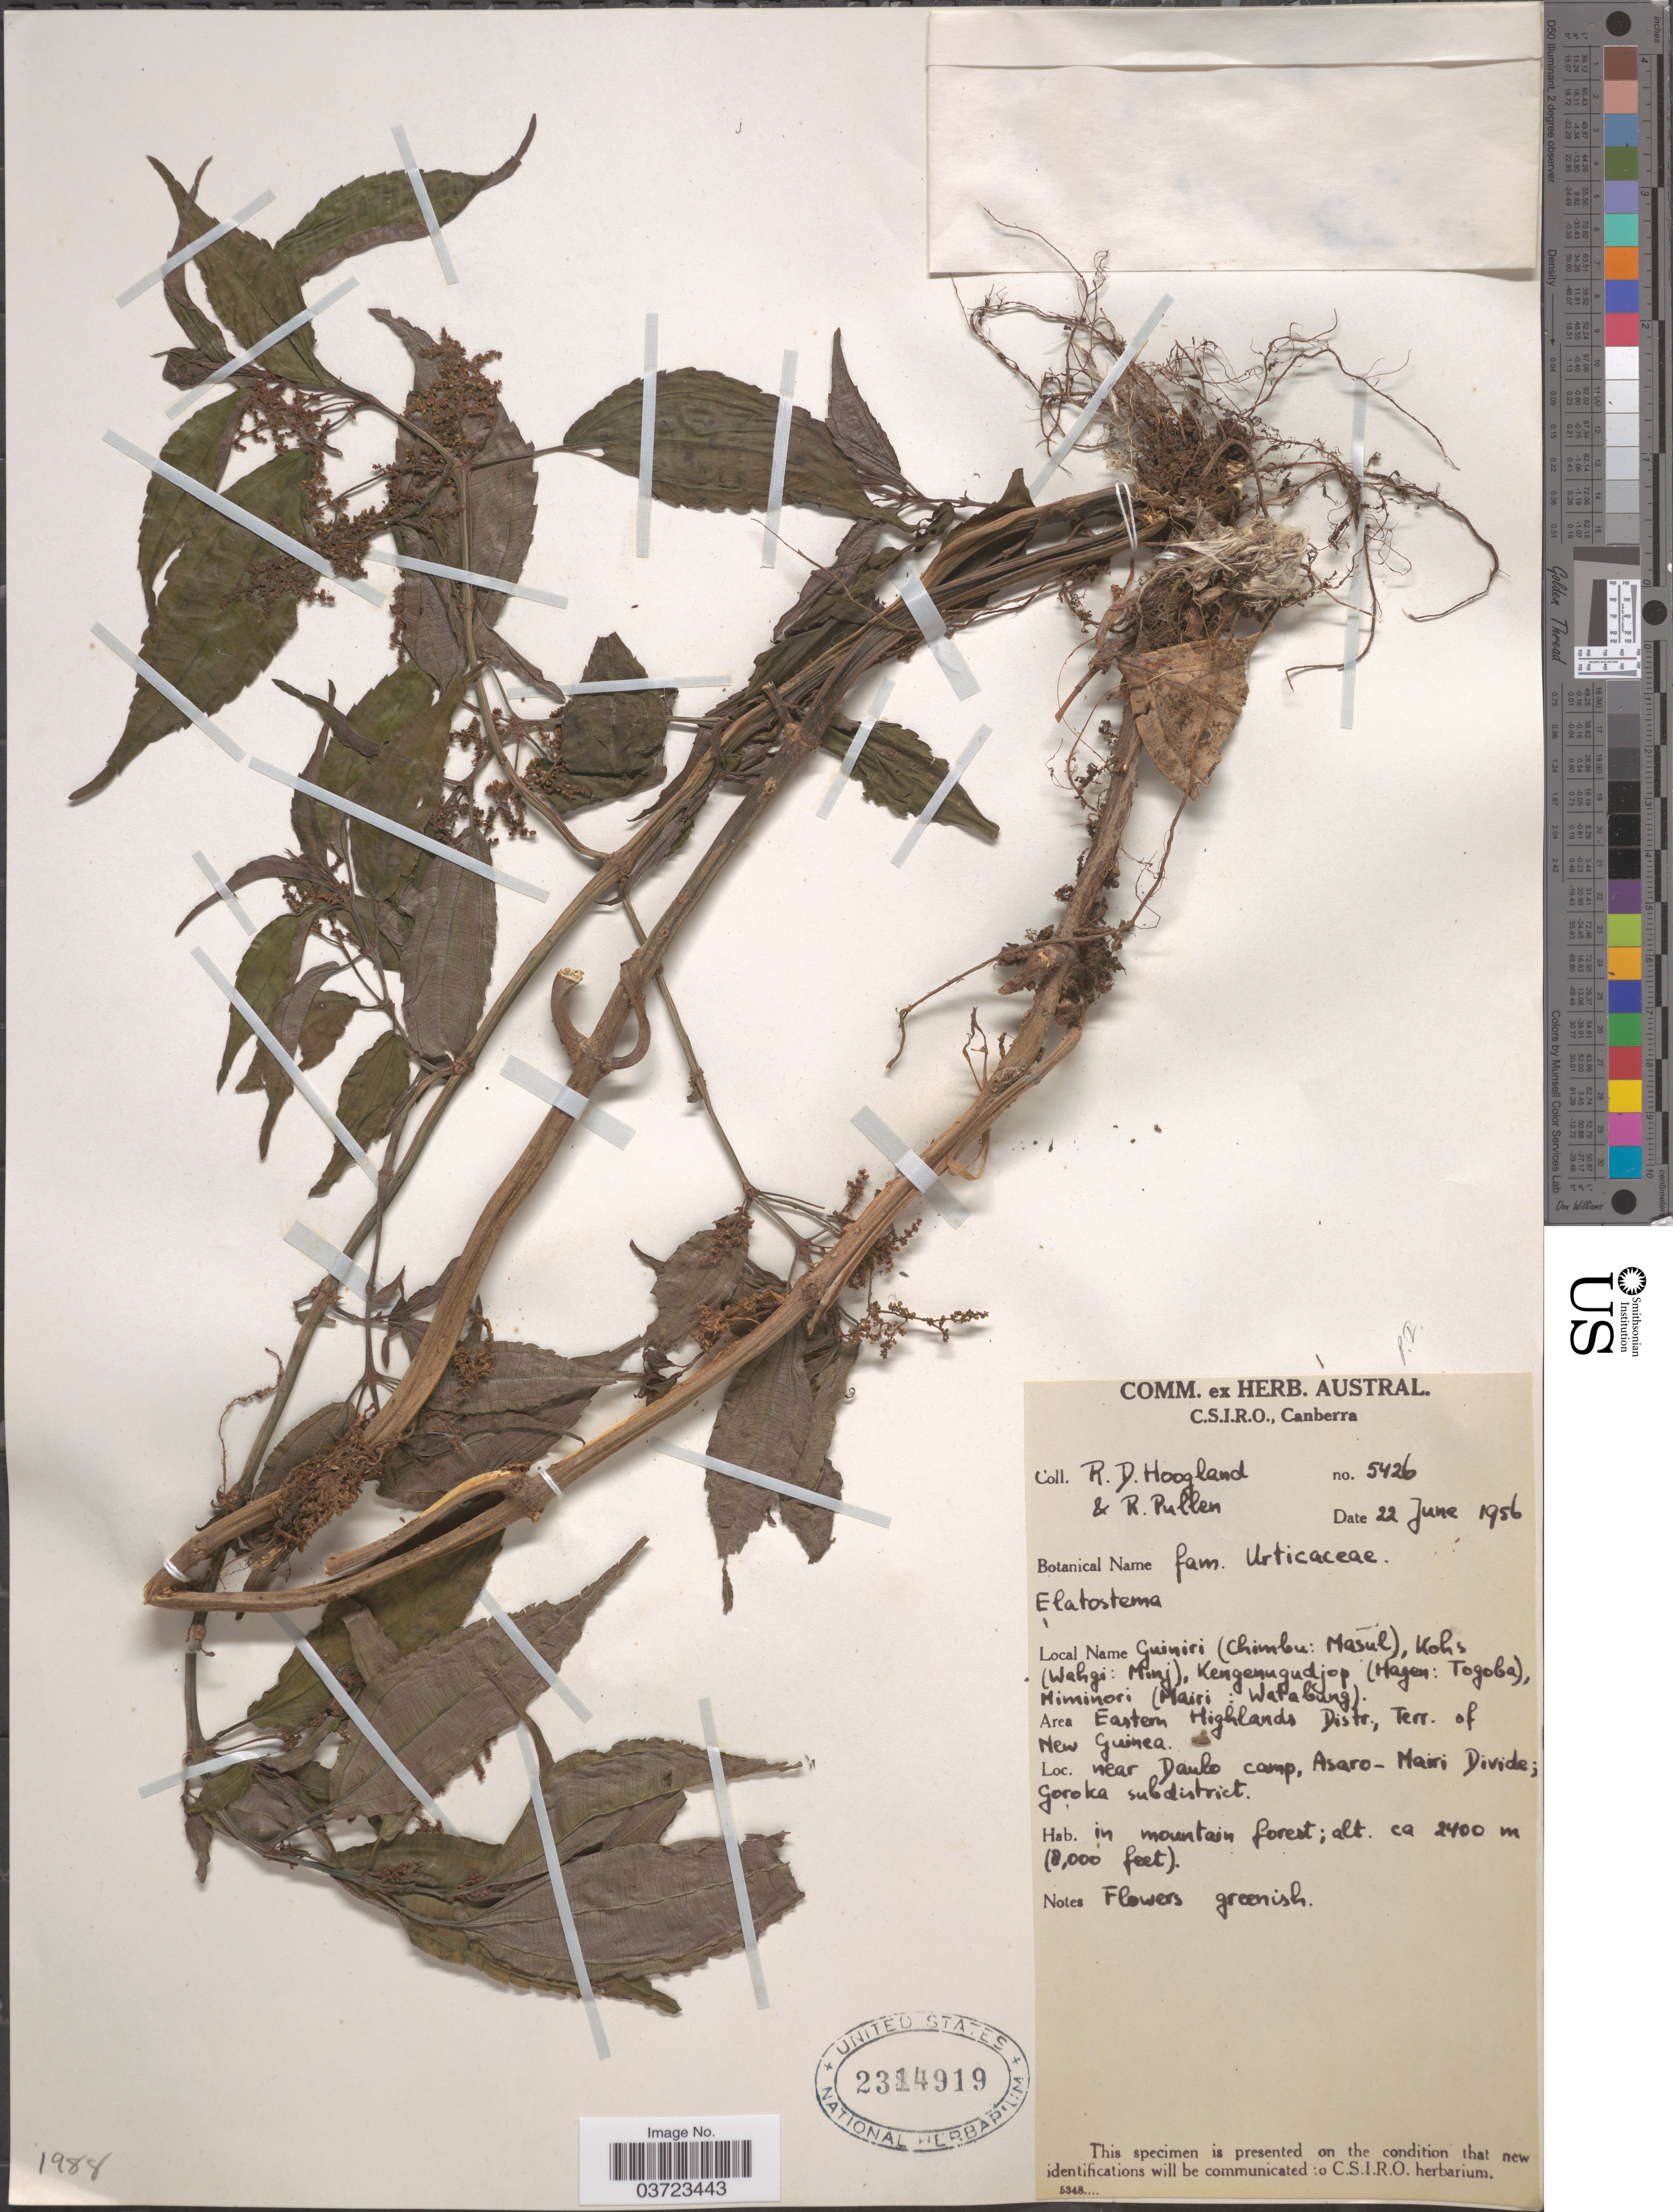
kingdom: Plantae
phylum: Tracheophyta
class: Magnoliopsida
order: Rosales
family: Urticaceae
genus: Elatostema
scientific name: Elatostema sp.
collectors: R. D. Hoogland & R. Pullen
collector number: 5426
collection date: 1956-06-22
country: Papua New Guinea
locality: Area Eastern Highlands Distr., Terr. of New Guinea. Near Daulo camp, Asaro-Mairi Divide; Goroka subdistrict.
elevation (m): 2400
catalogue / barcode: US 2314919